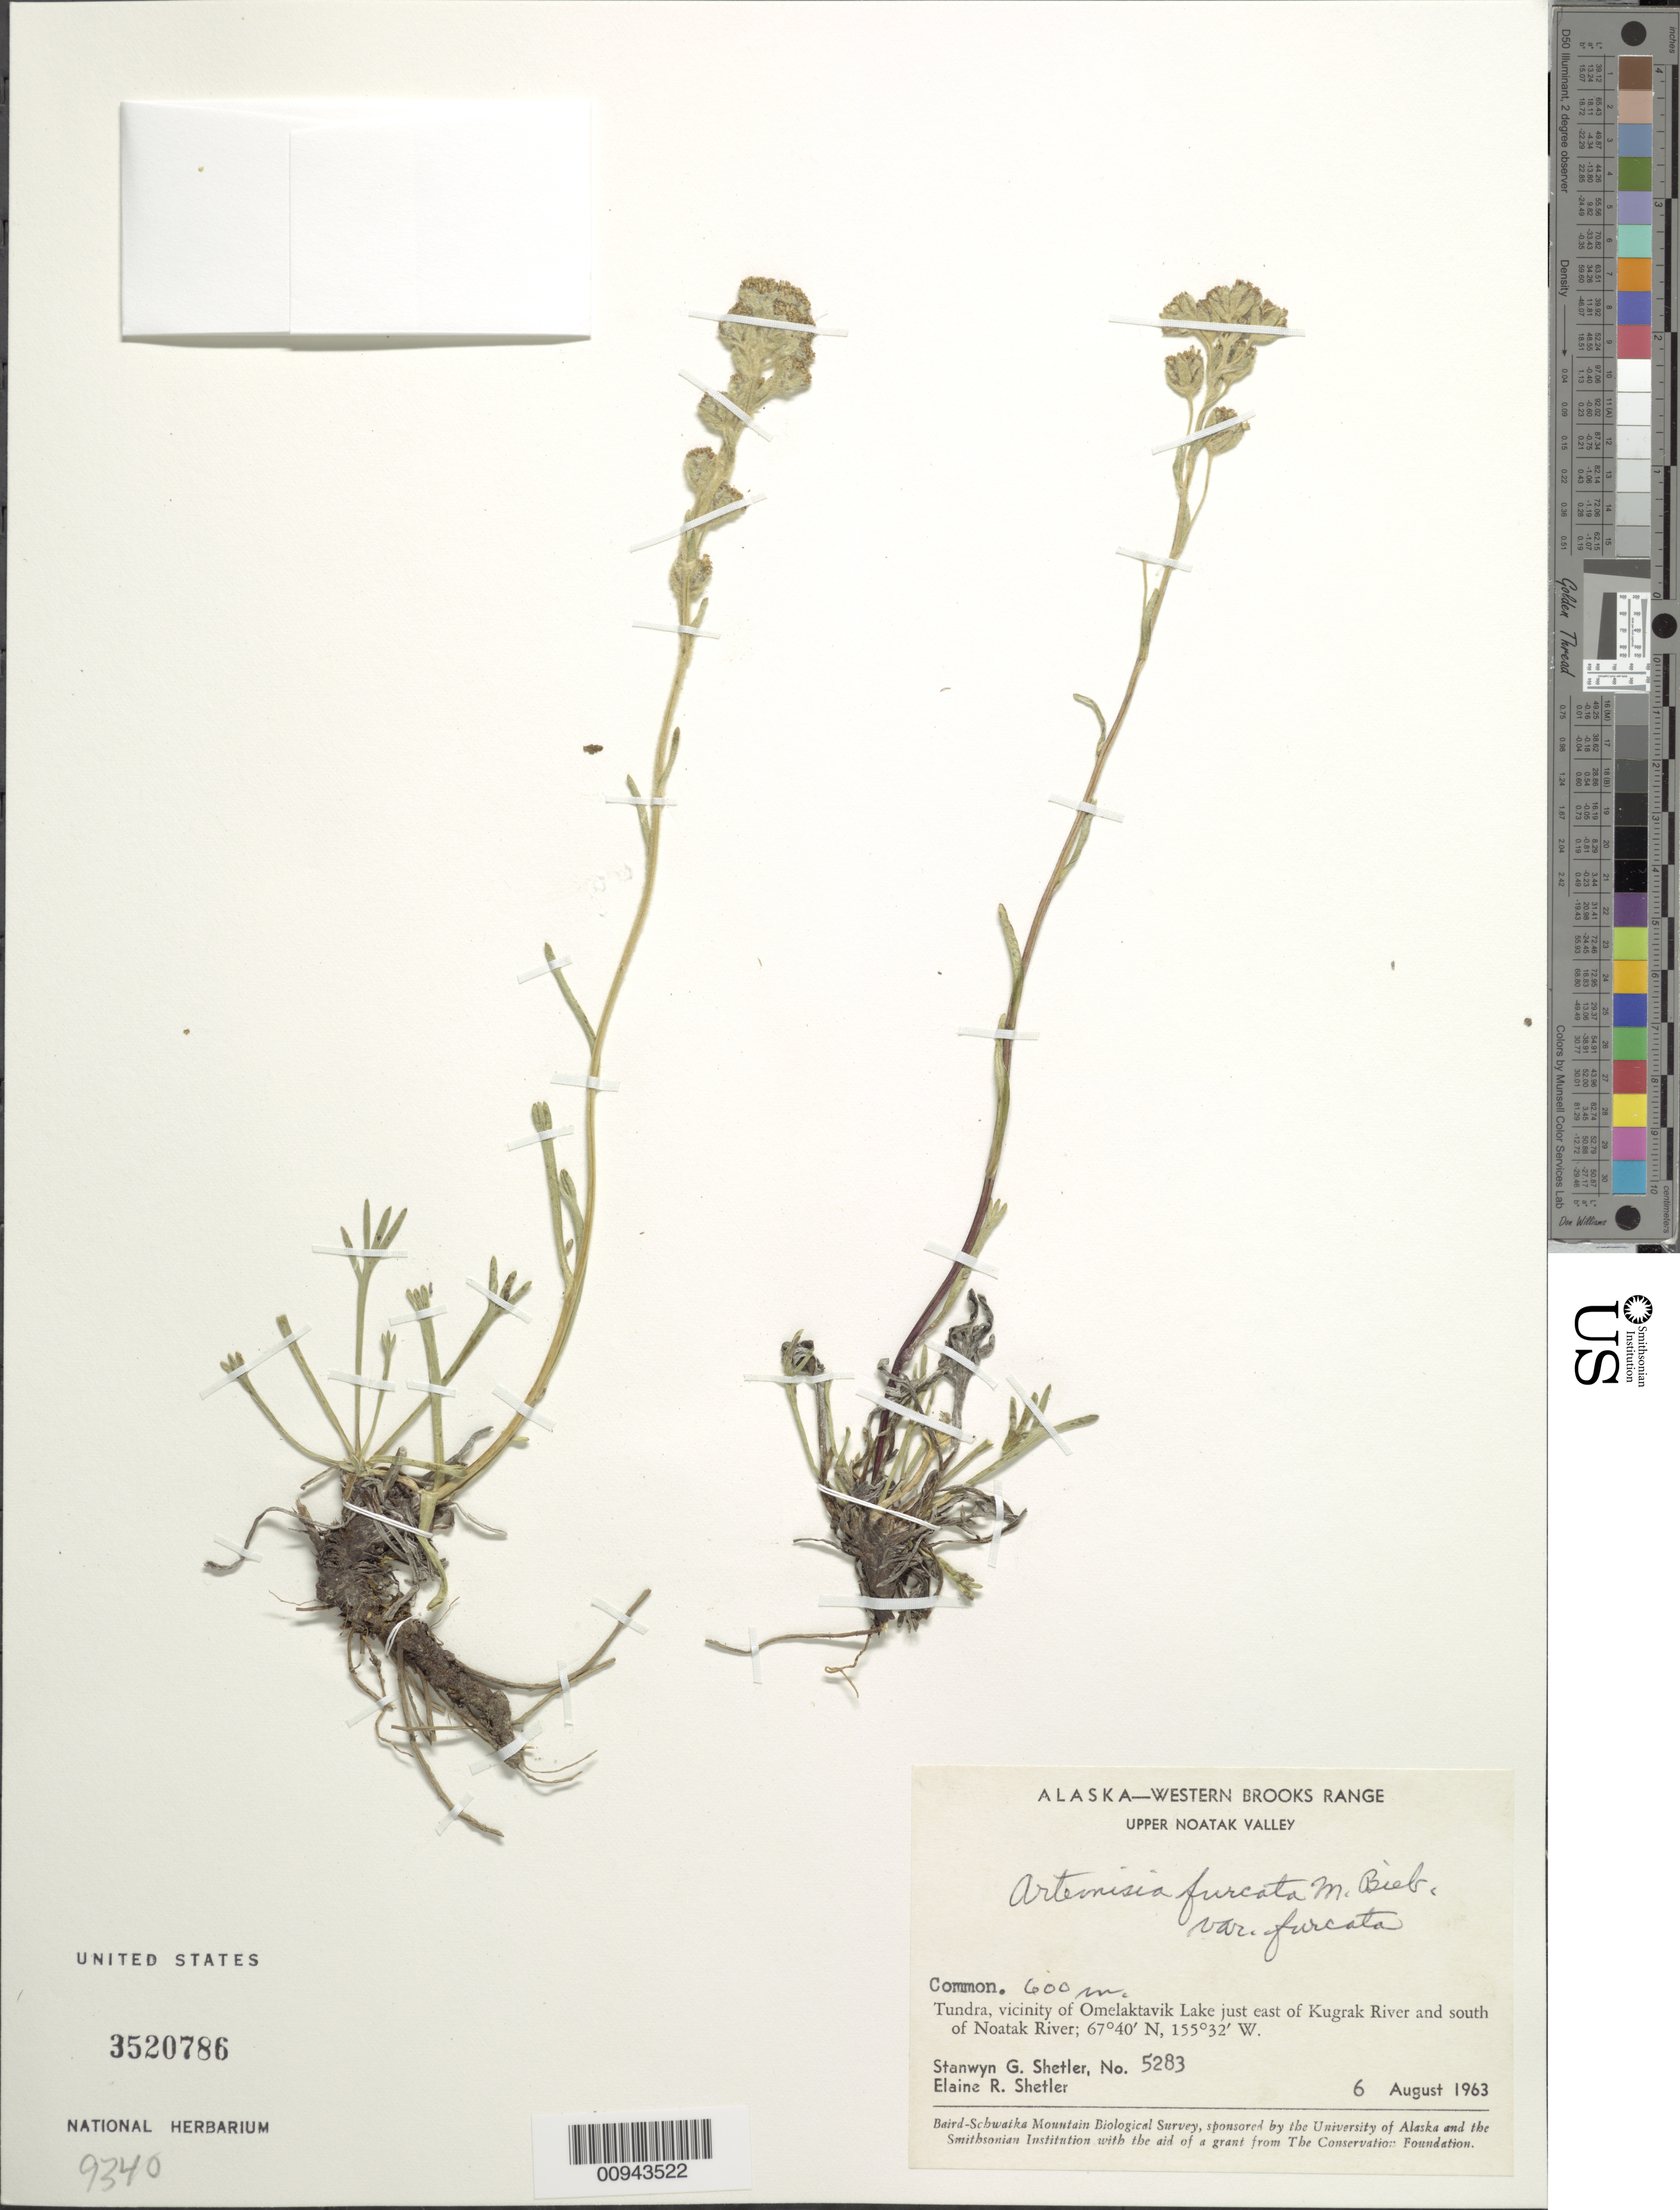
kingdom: Plantae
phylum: Tracheophyta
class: Magnoliopsida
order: Asterales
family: Asteraceae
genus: Artemisia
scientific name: Artemisia furcata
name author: M. Bieb.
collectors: S. Shetler & E. R. Shetler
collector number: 5283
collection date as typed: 06 Aug 1963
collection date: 1963-08-06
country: United States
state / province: Alaska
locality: Vicinity of Omelaktavik Lake just east of Kugrak River and south of Noatak River. Western Brooks Range, Upper Noatak Valley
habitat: Tundra.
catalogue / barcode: US 3520786